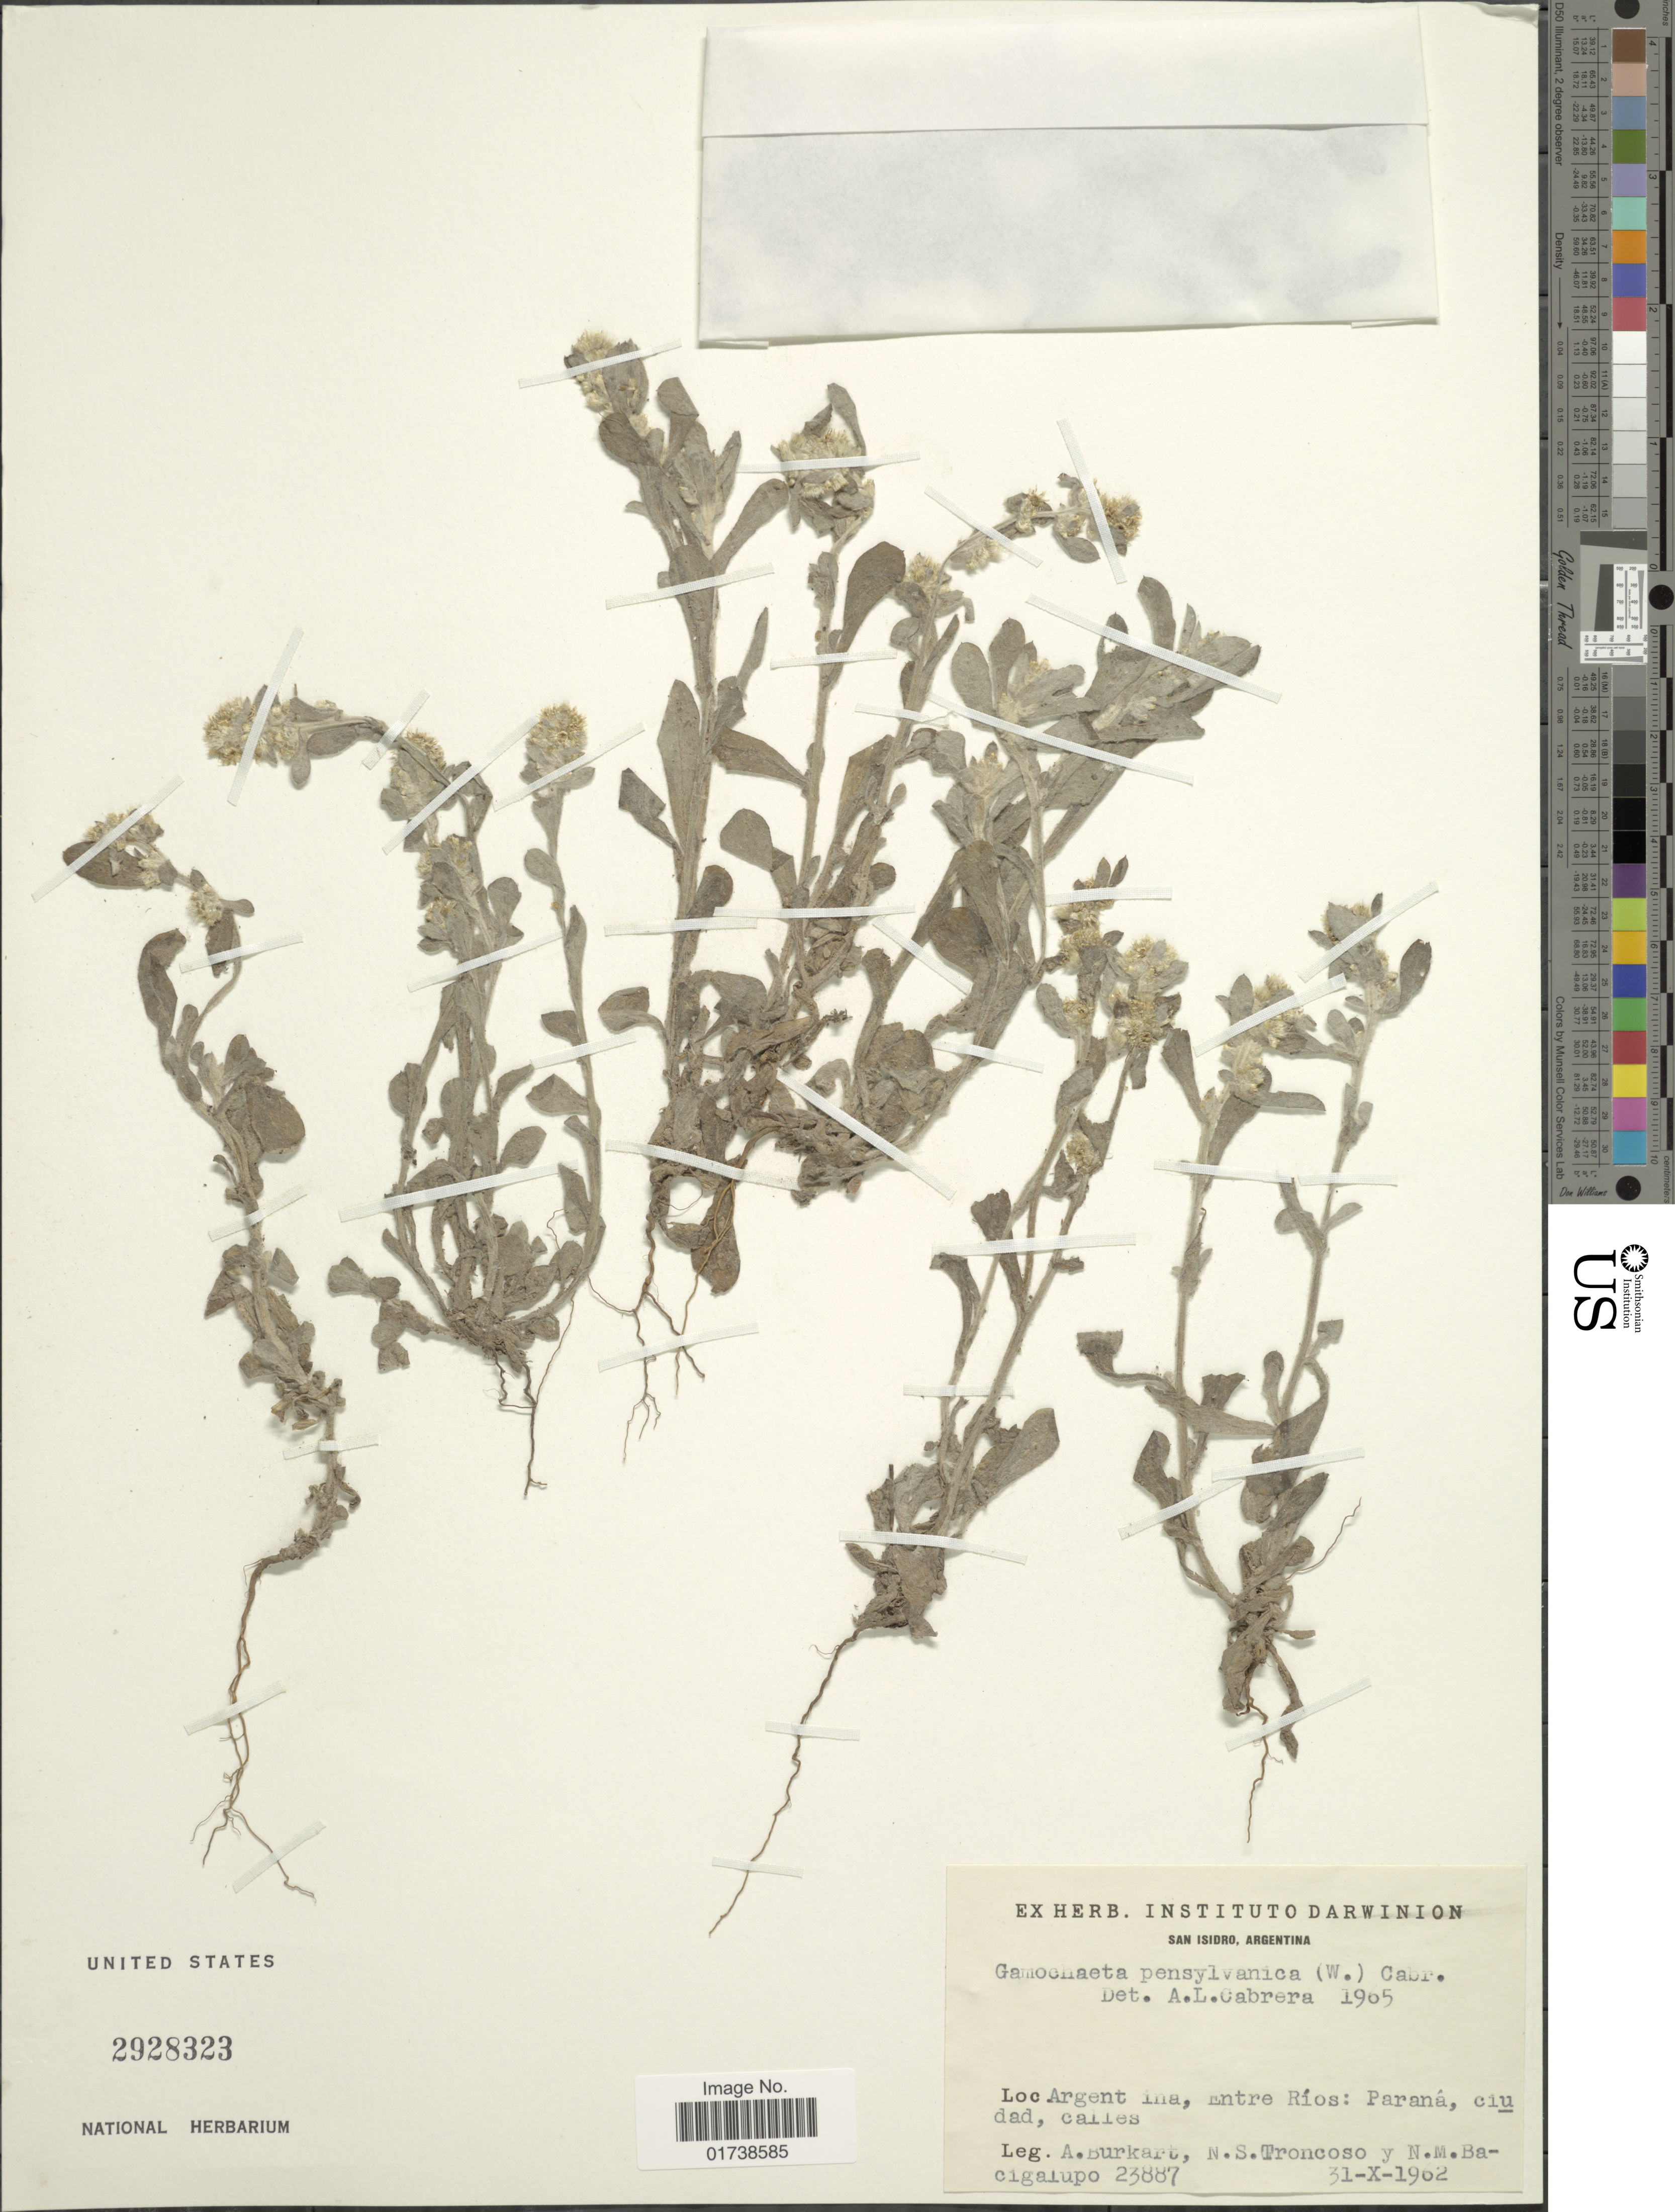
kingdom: Plantae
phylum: Tracheophyta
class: Magnoliopsida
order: Asterales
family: Asteraceae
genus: Gamochaeta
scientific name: Gamochaeta pensylvanica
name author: (Willd.) Cabrera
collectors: A. E. Burkart, N. Troncoso & N. M. Bacigalupo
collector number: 23887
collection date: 1962-10-31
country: Argentina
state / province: Entre Rios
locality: Parana, ciudad, calles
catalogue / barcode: US 2928323